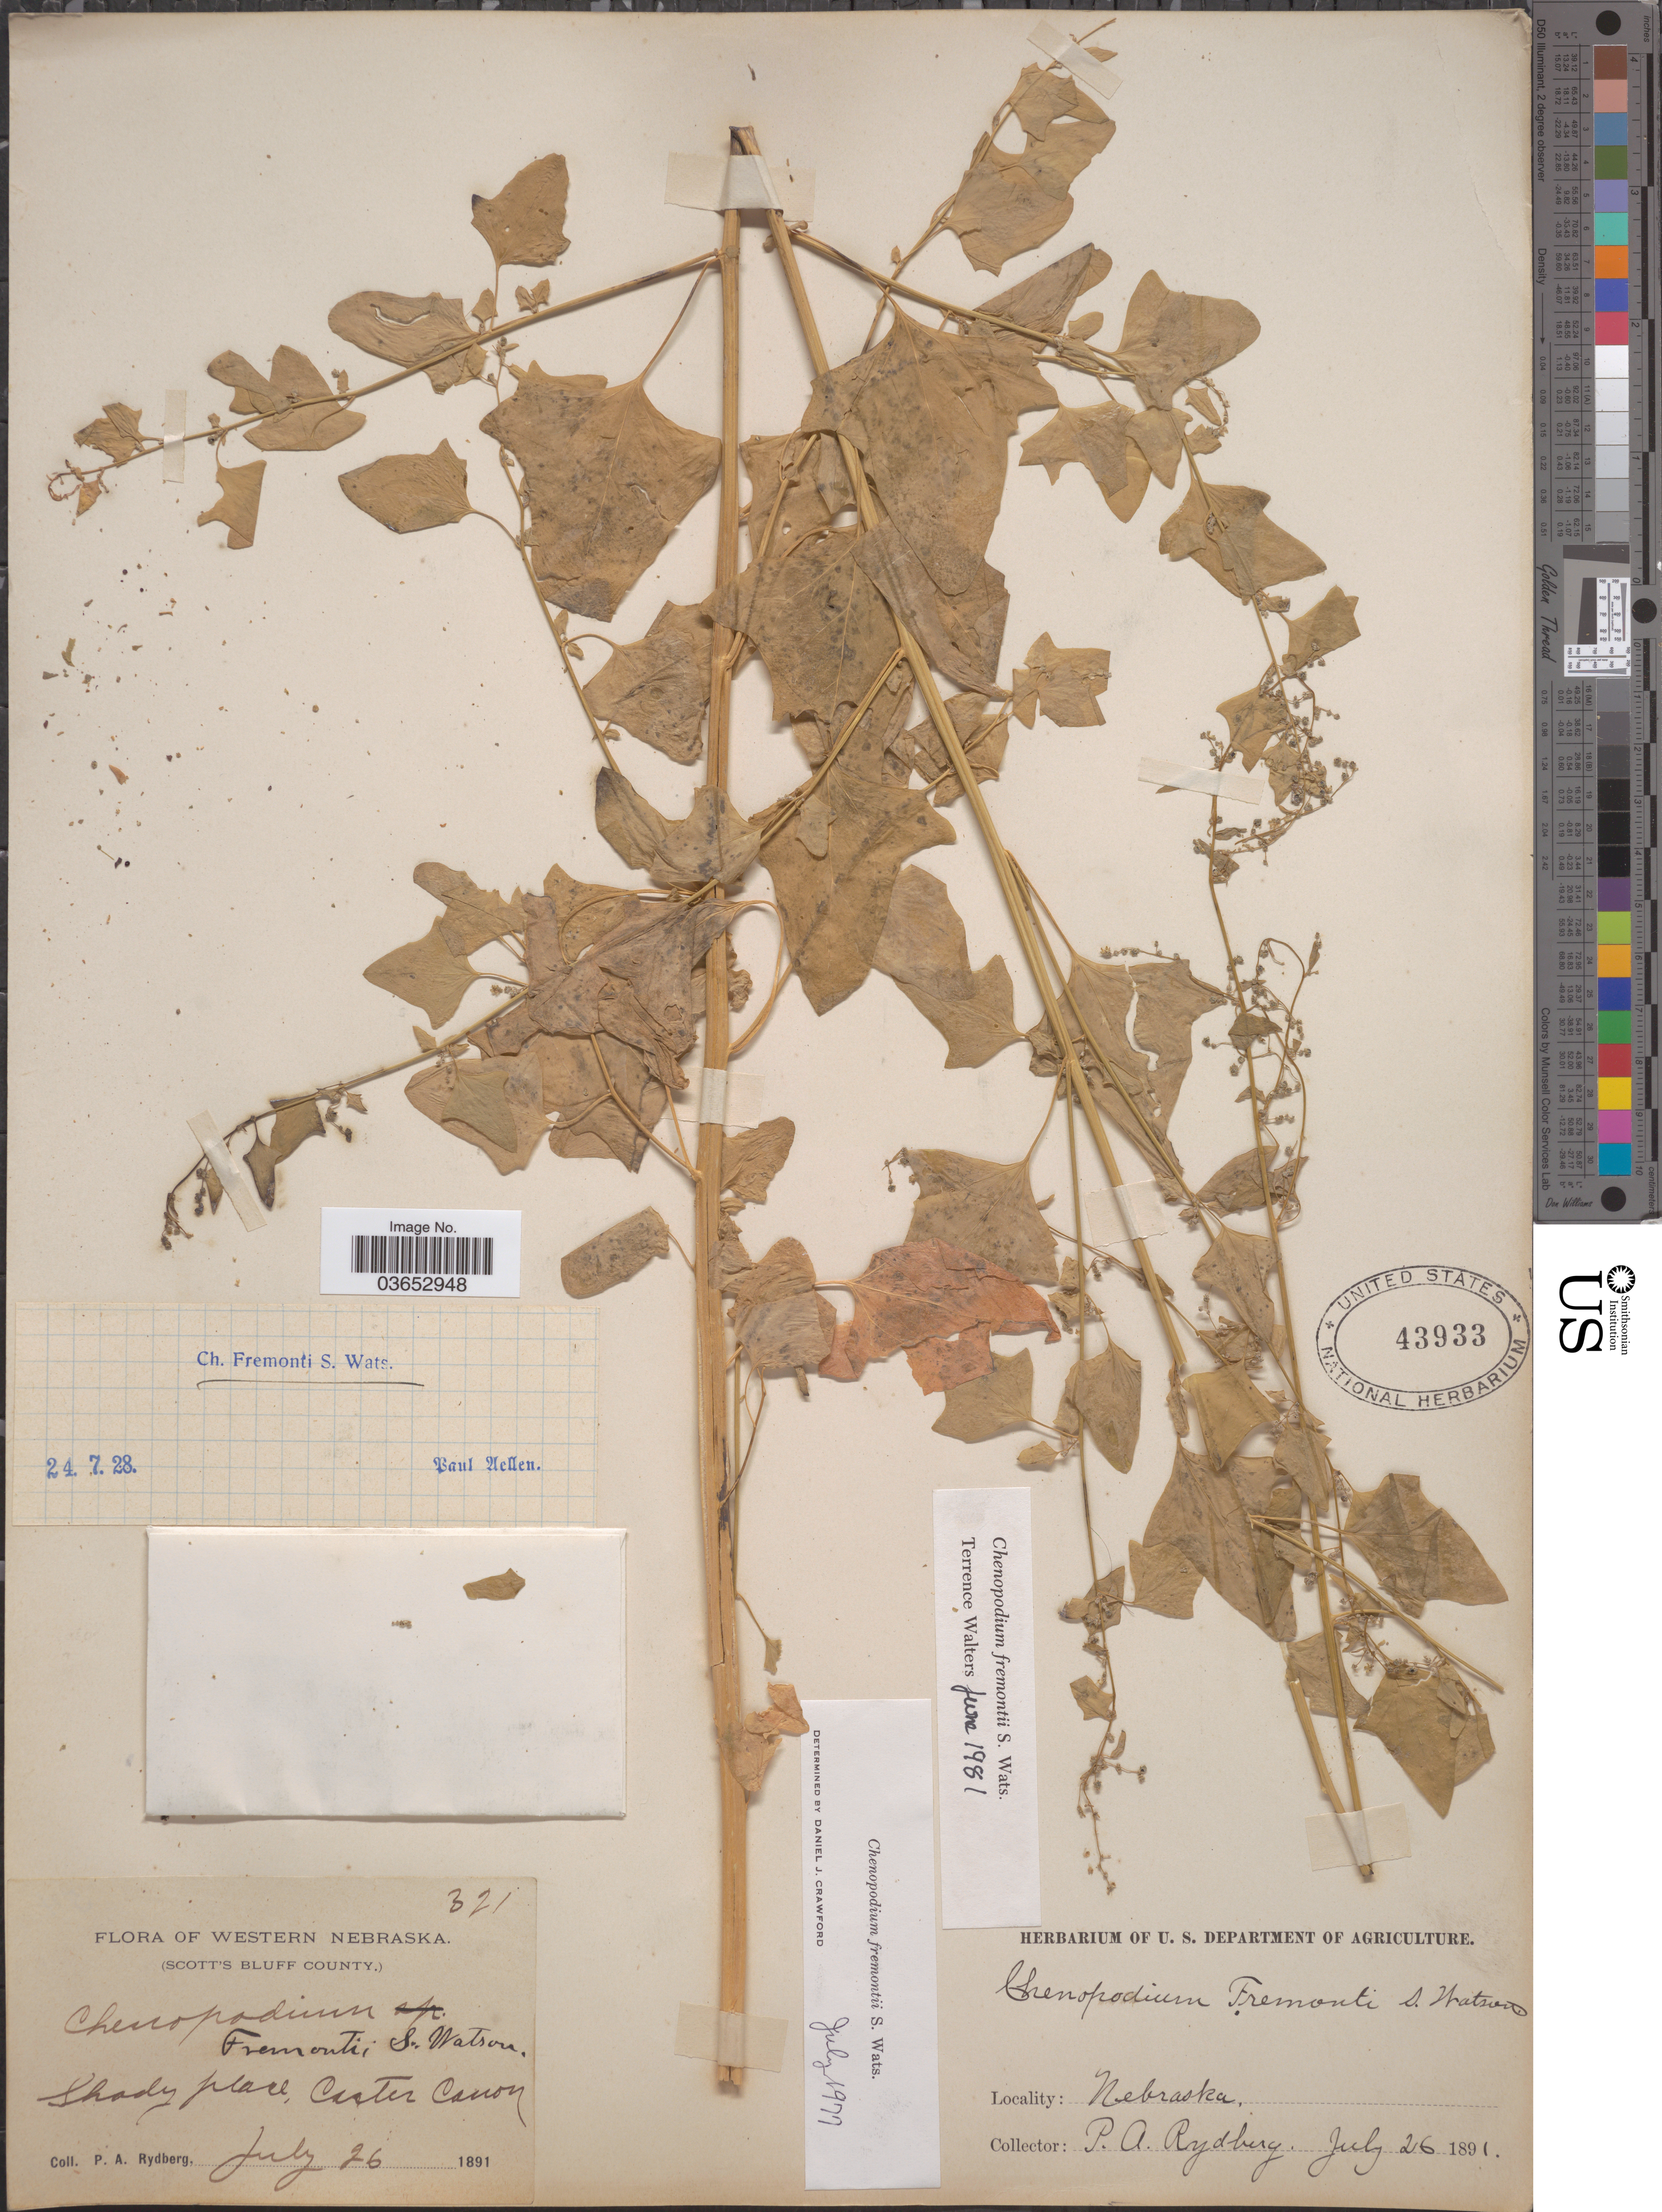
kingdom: Plantae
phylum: Tracheophyta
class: Magnoliopsida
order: Caryophyllales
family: Amaranthaceae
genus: Chenopodium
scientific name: Chenopodium fremontii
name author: S. Watson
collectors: P. A. Rydberg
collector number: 321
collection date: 1891-07-26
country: United States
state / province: Nebraska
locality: Western Nebraska. (Scott's Bluff County). Caster Canon.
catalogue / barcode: US 43933